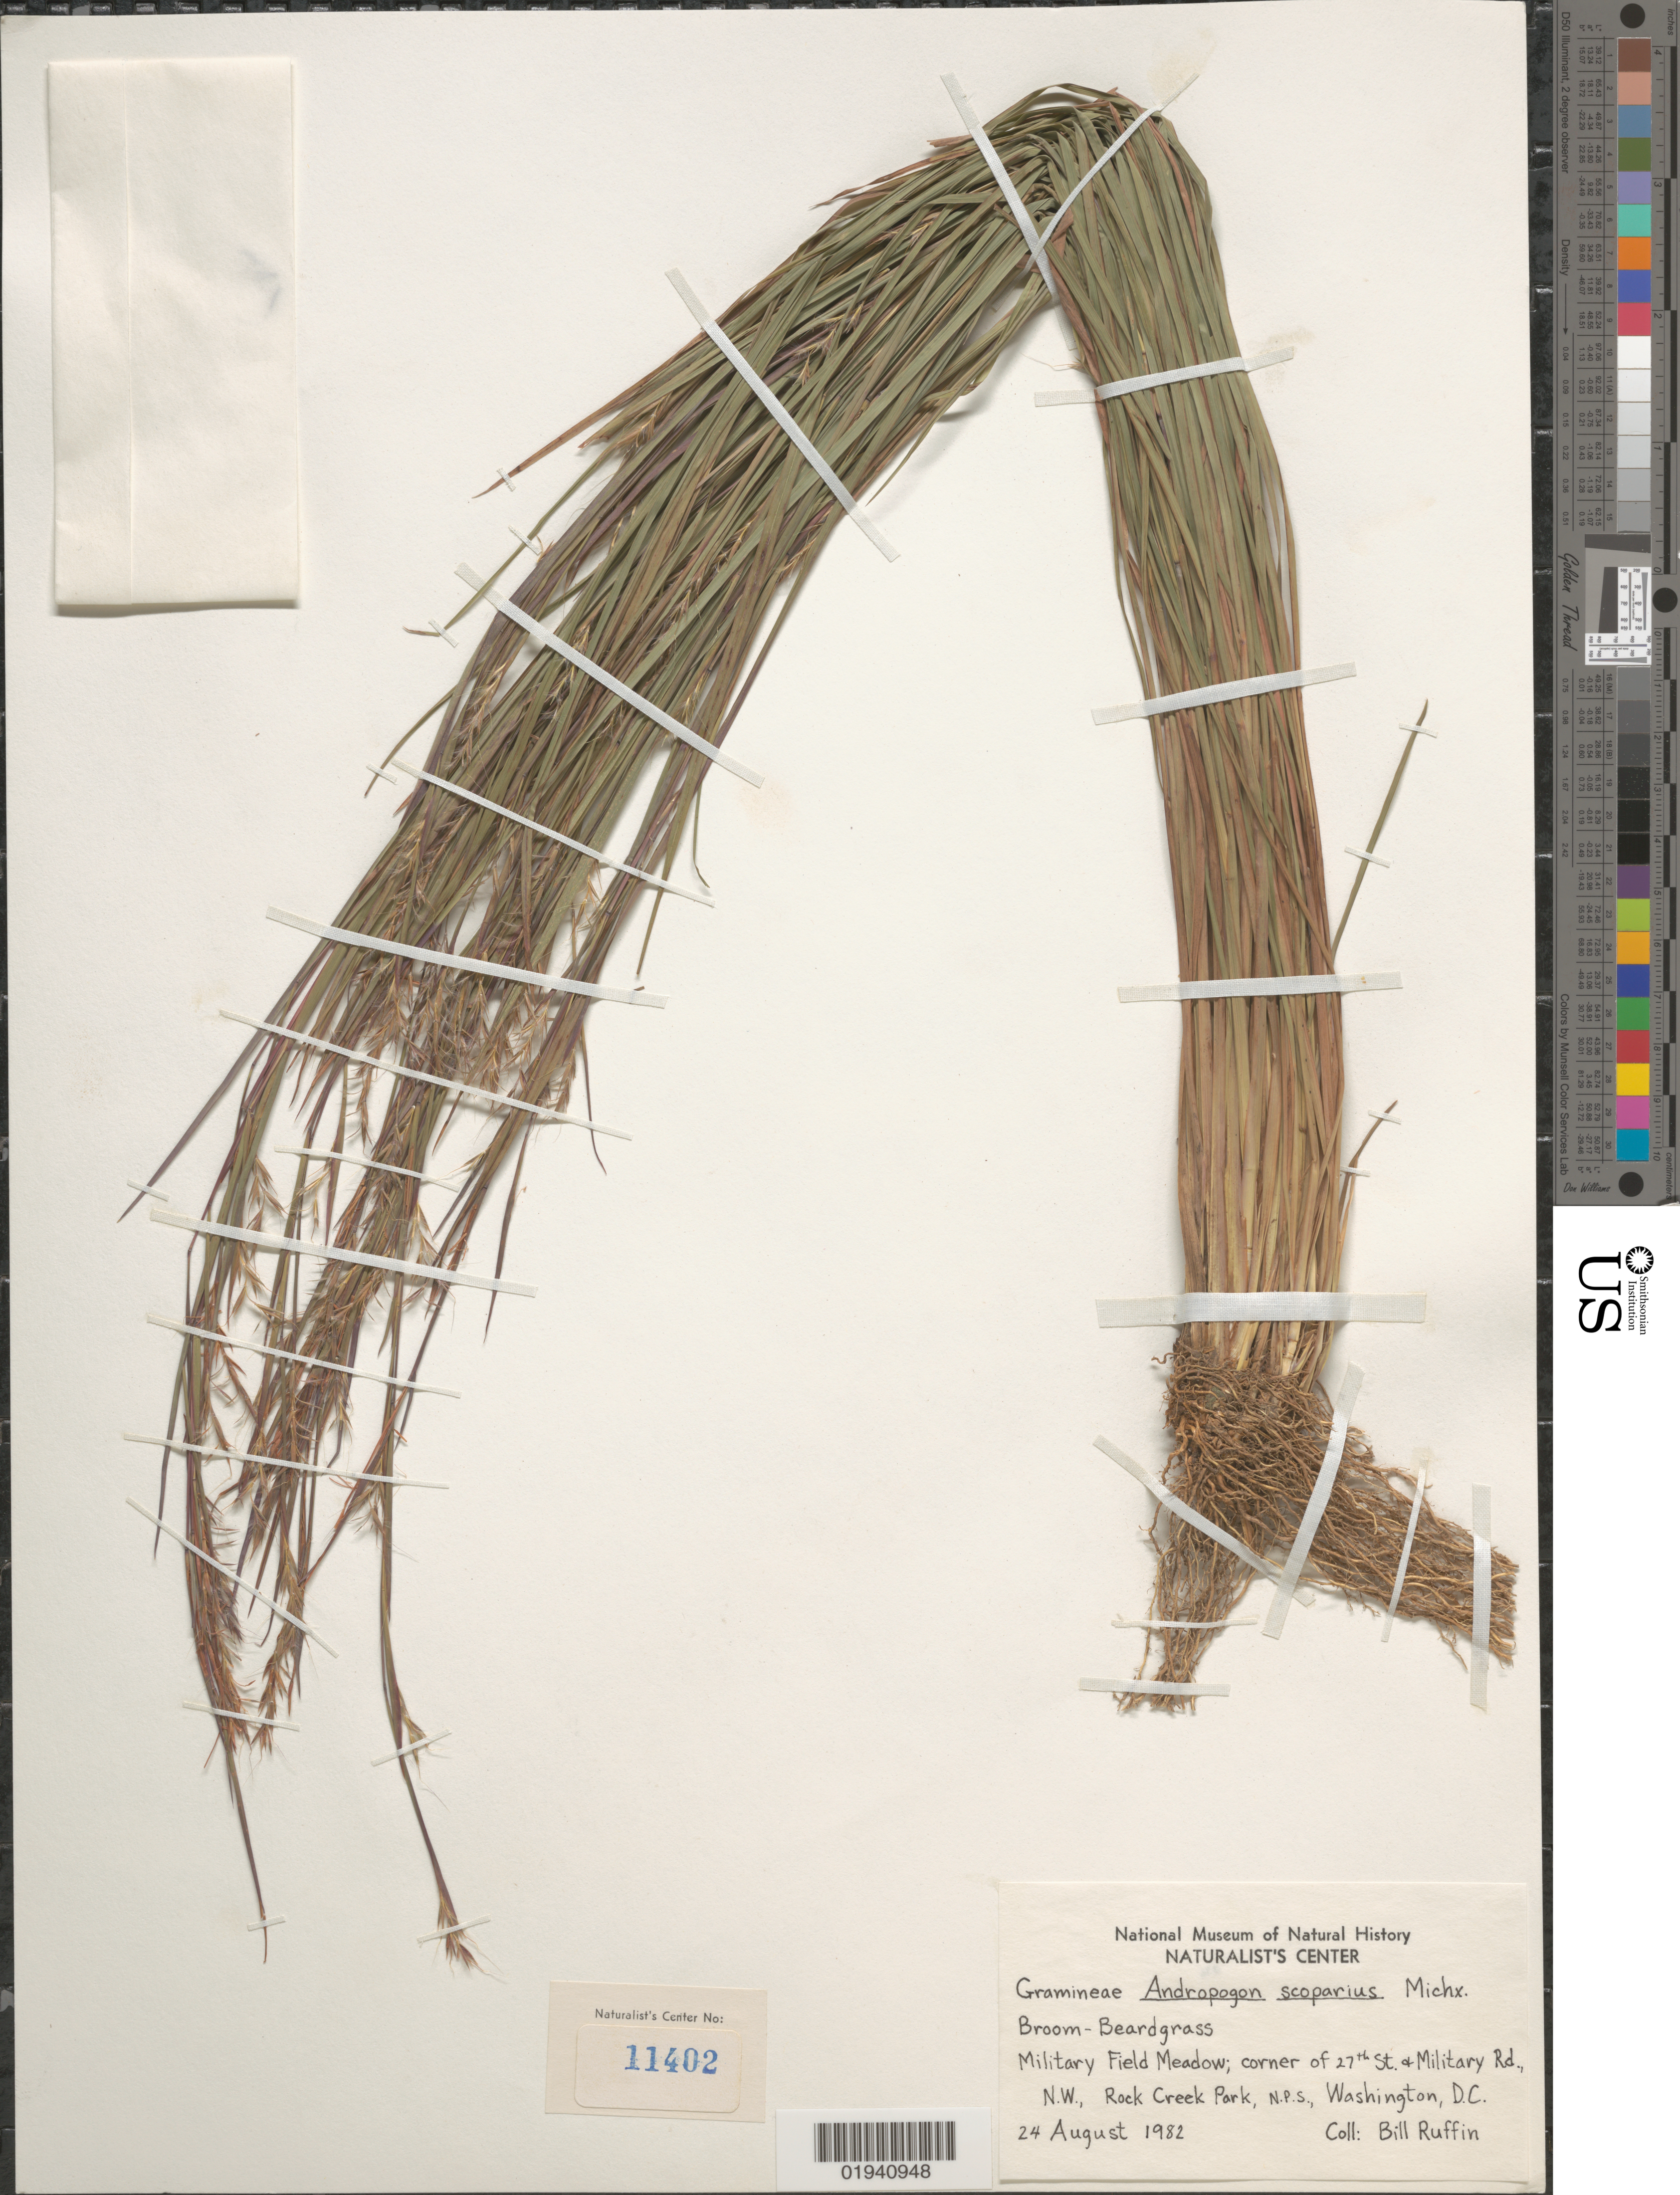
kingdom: Plantae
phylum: Tracheophyta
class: Liliopsida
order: Poales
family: Poaceae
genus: Andropogon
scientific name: Andropogon scoparius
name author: Michx.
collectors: B. Ruffin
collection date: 1982-08-24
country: United States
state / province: District of Columbia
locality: Military Field Meadow; corner of 27th St. and Military Rd., N.W., Rock Creek Park, N.P.S.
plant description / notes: Naturalist's Center #11402; Specimens returned from Naturalist Center